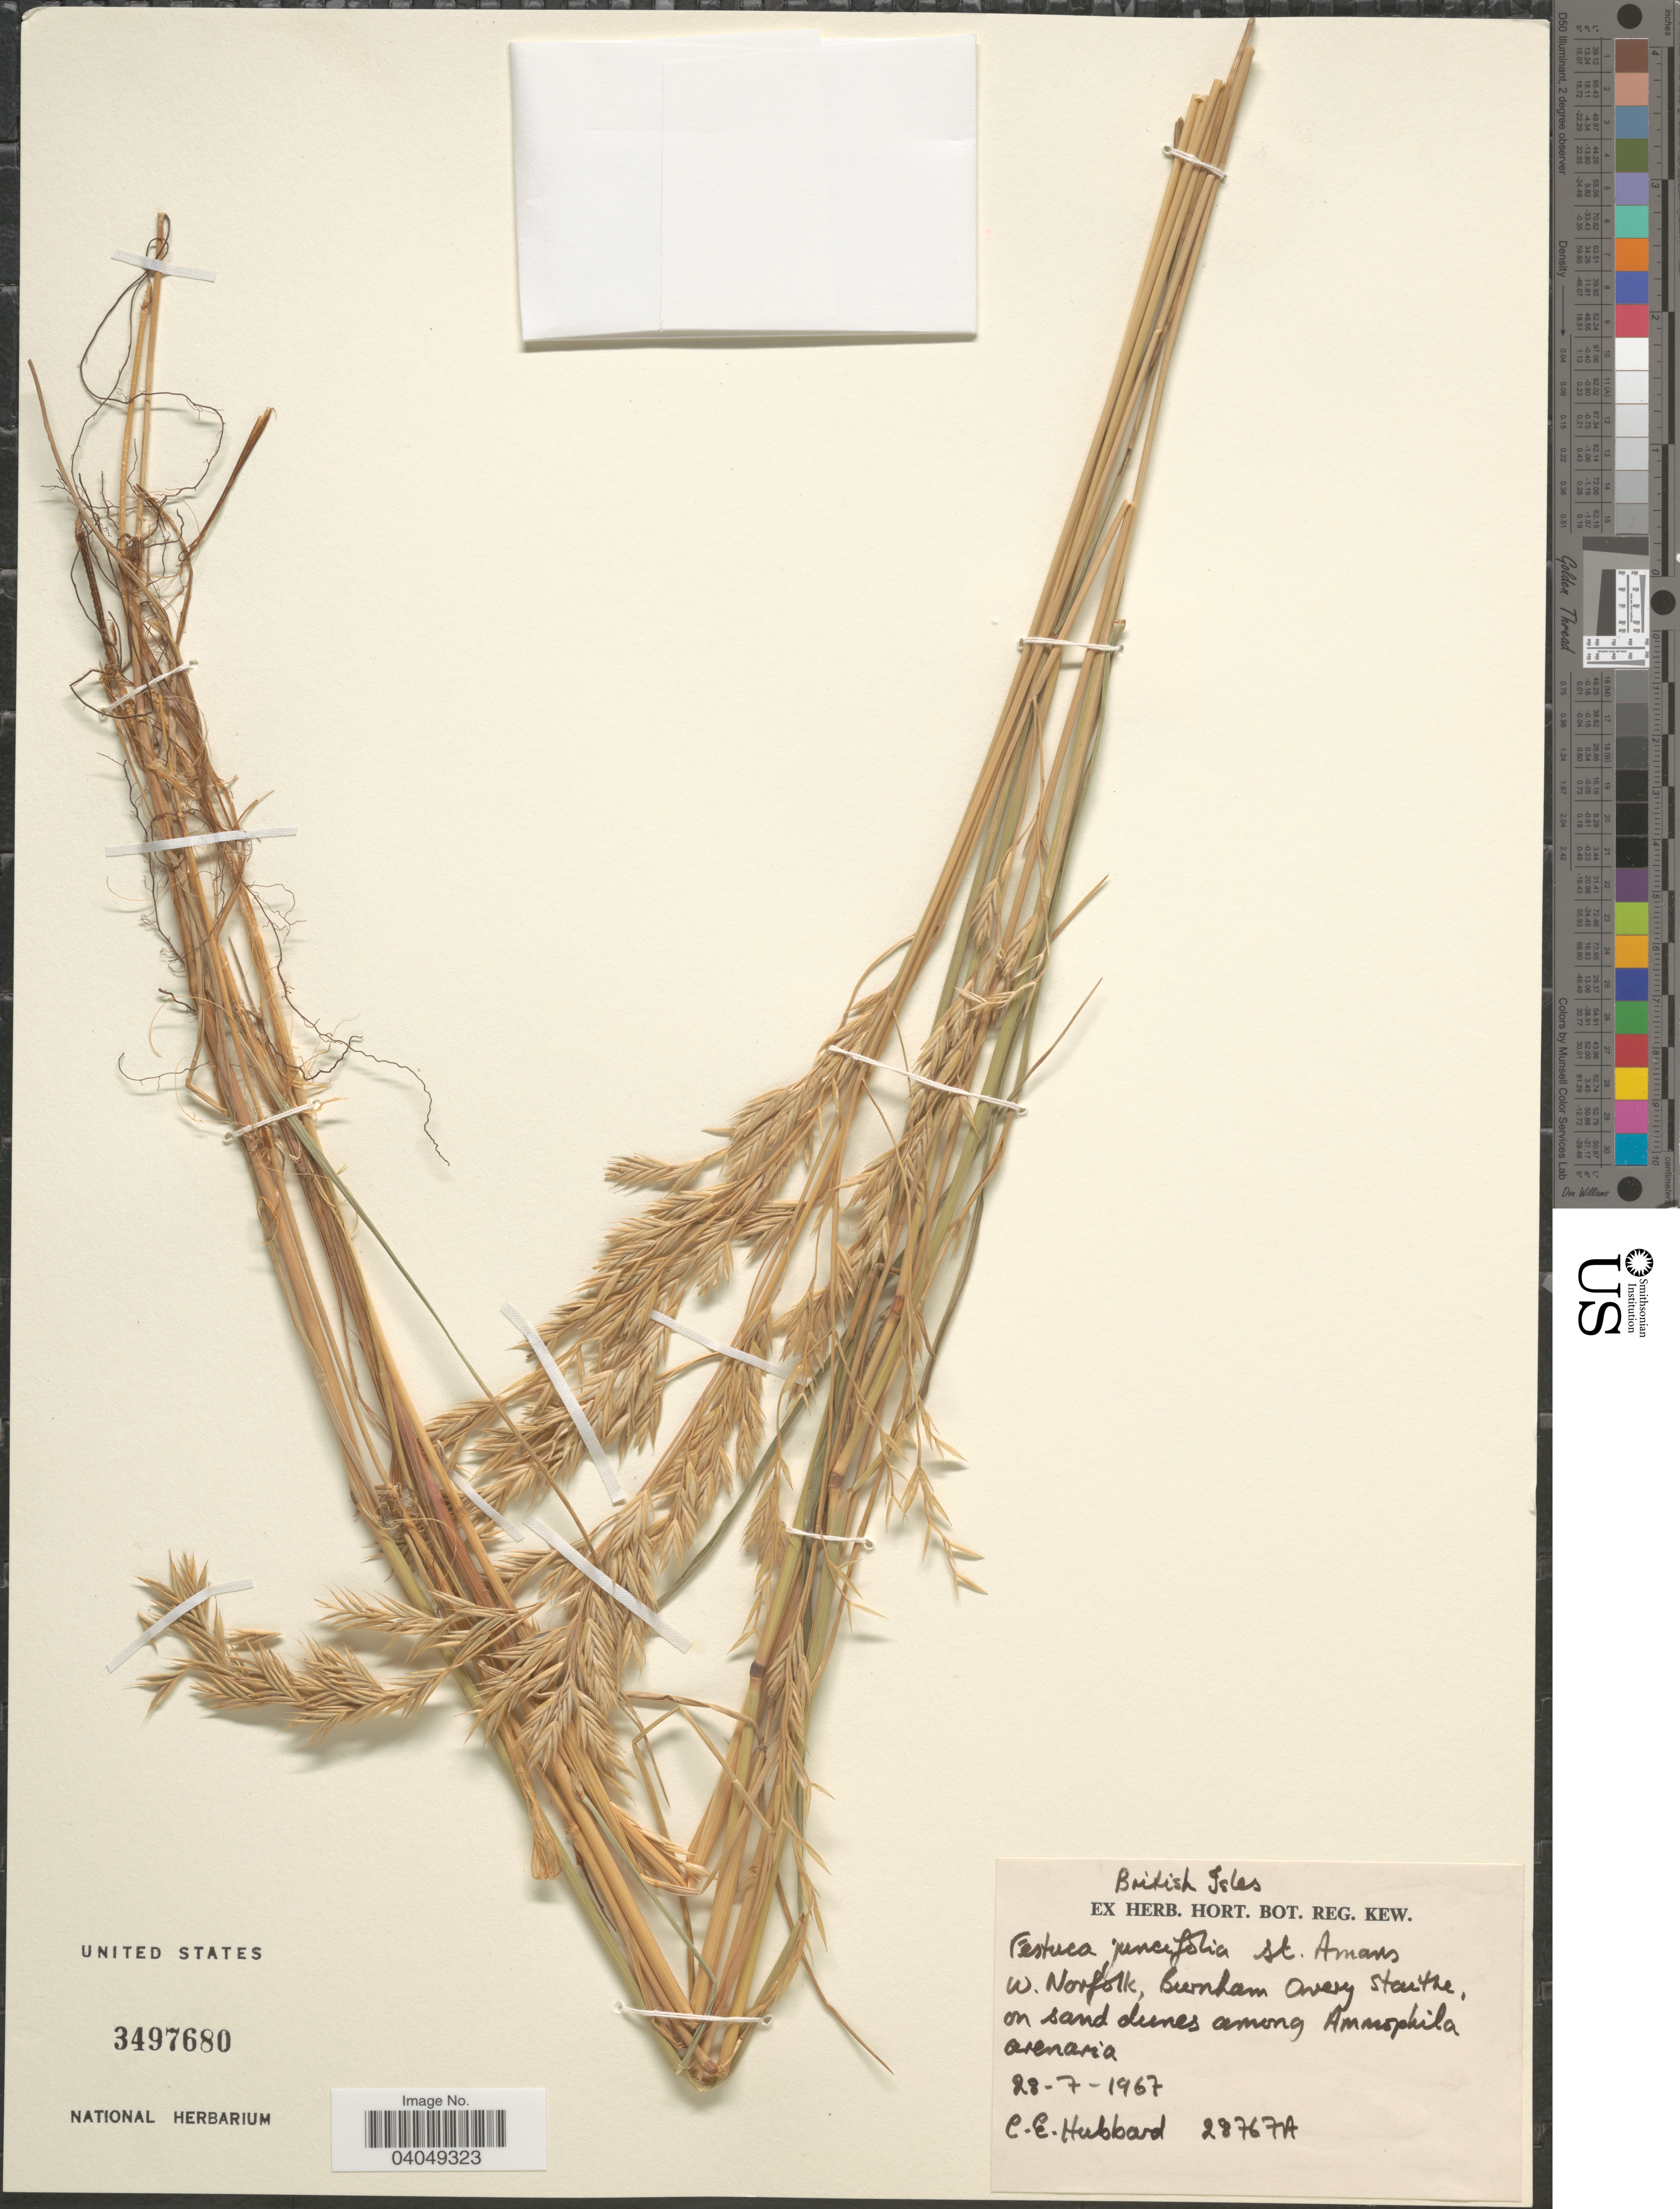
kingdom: Plantae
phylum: Tracheophyta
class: Liliopsida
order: Poales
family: Poaceae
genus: Festuca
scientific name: Festuca juncifolia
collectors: C. E. Hubbard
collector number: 28767A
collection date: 1967-07-28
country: United Kingdom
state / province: England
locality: British Isles. W. Norfolk, Burnham Overy Staithe.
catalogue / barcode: US 3497680